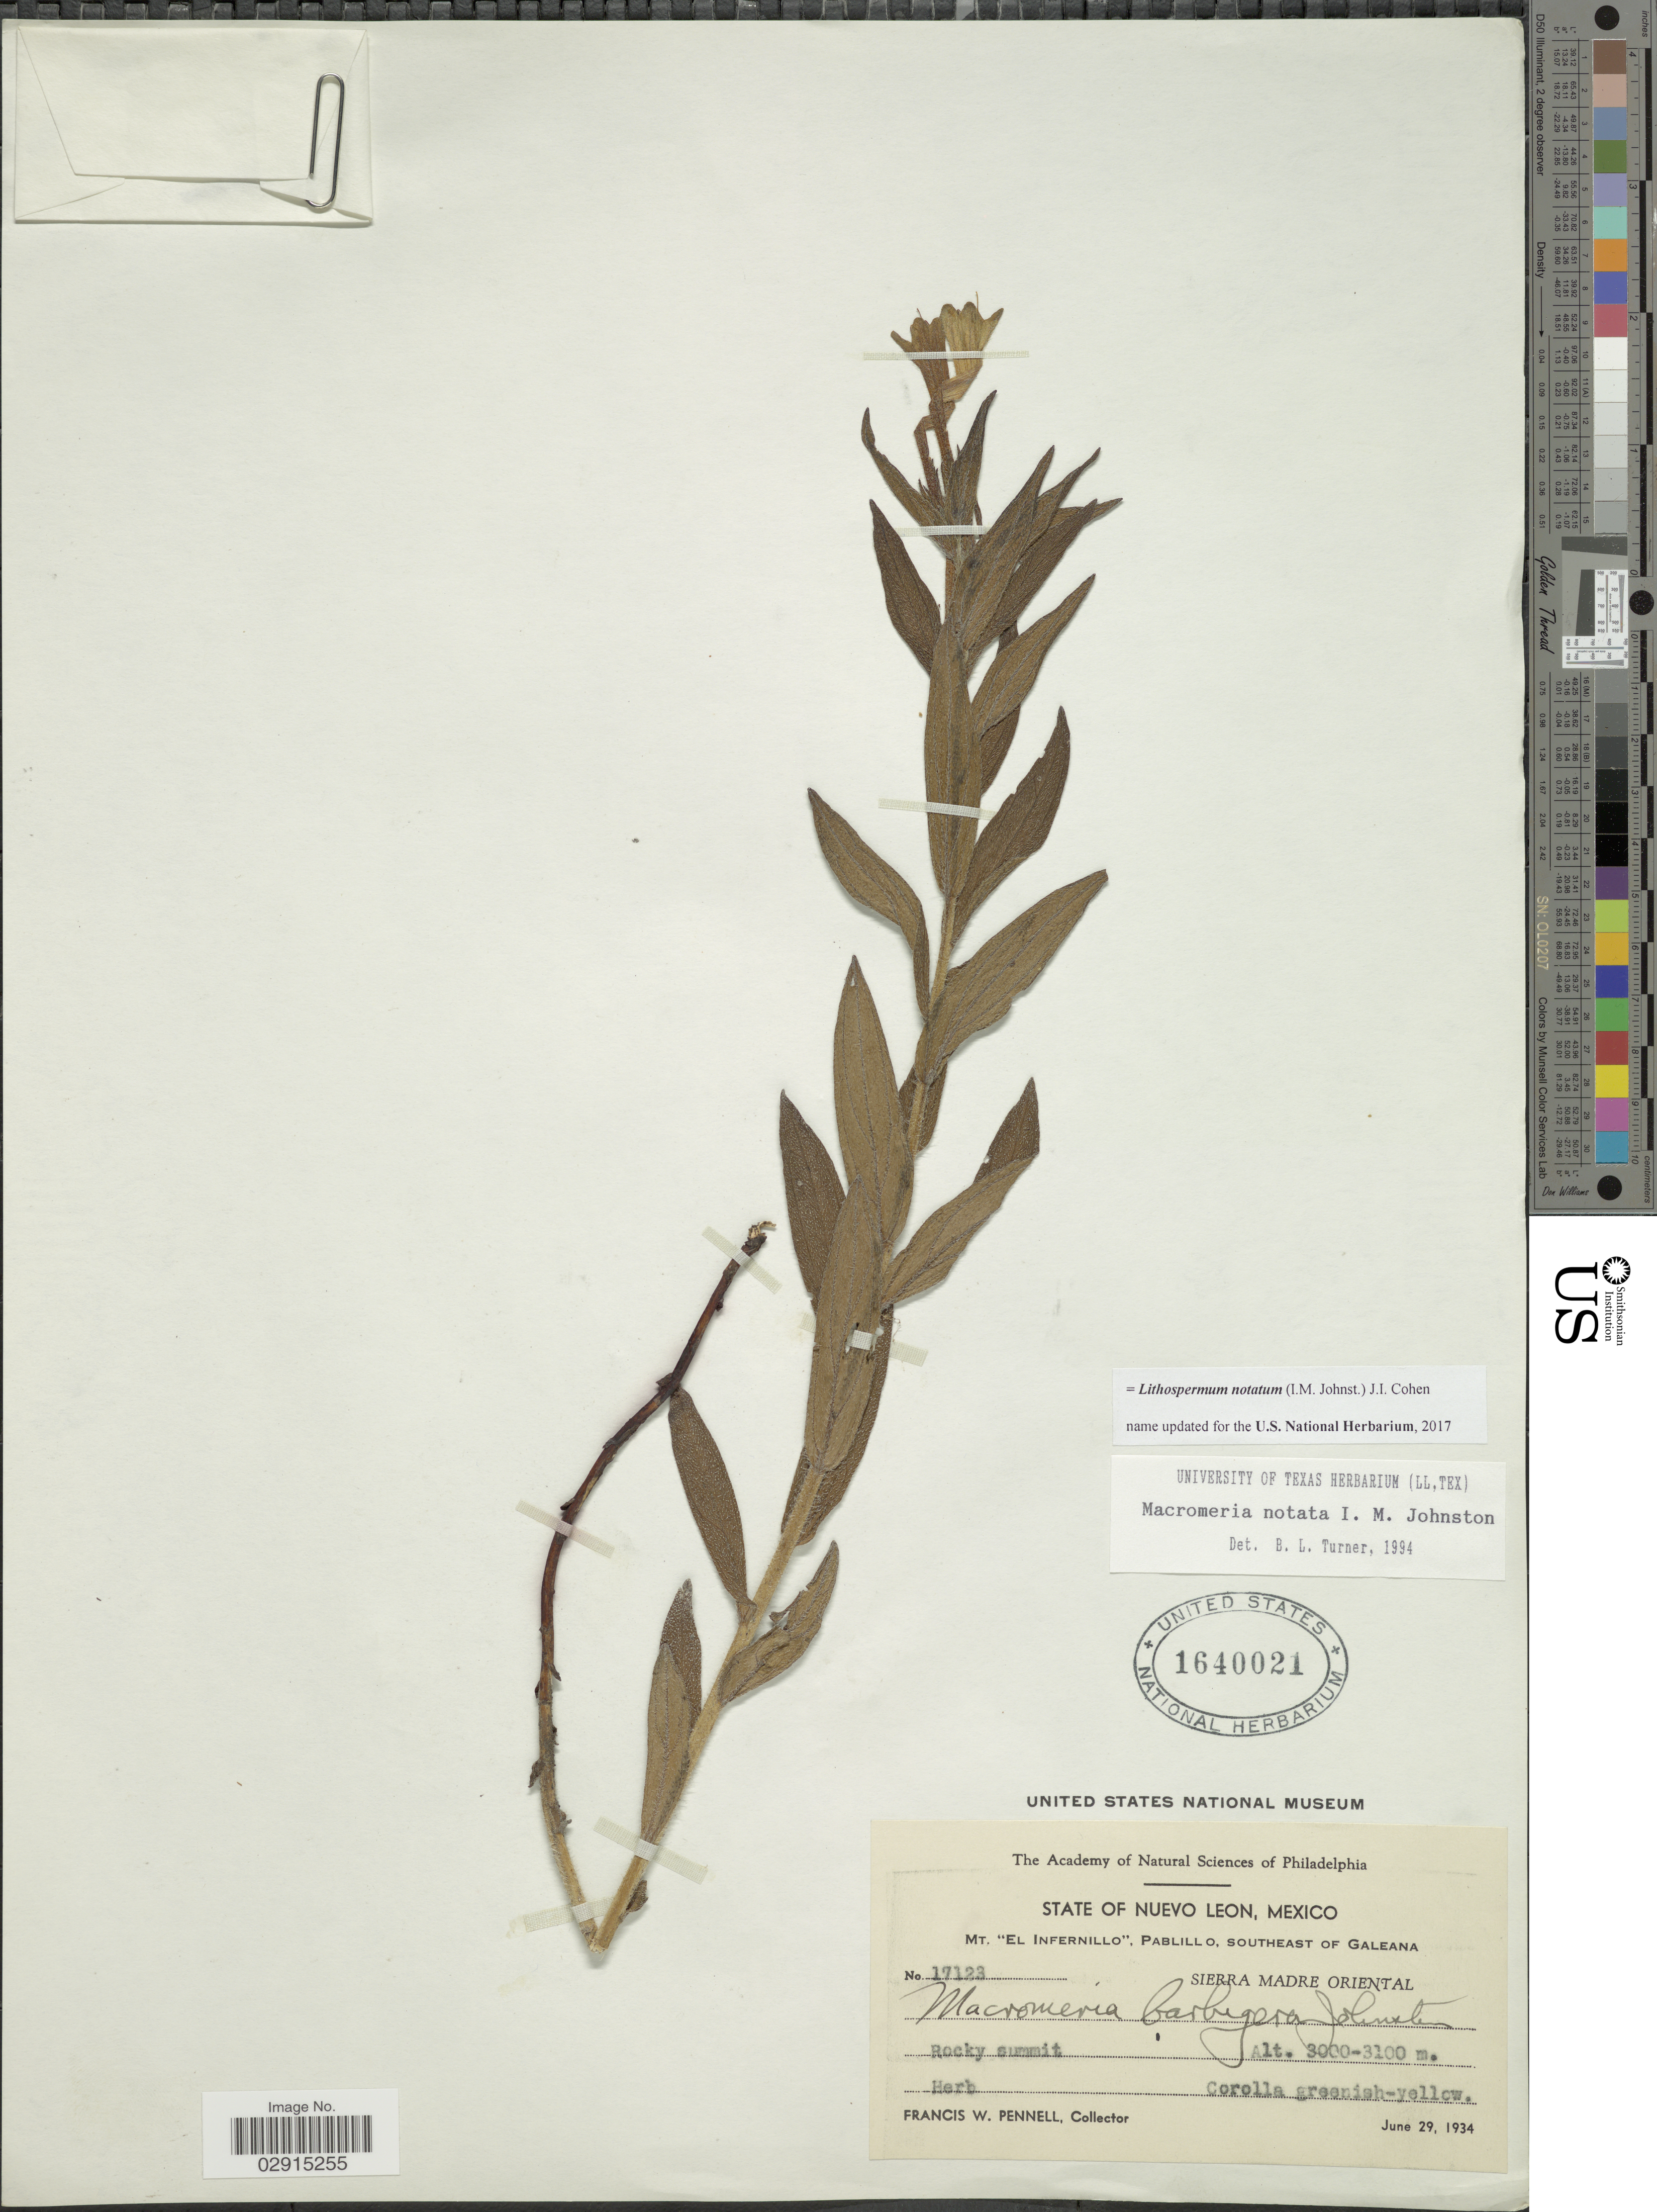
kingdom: Plantae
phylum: Tracheophyta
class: Magnoliopsida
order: Boraginales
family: Boraginaceae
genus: Lithospermum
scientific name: Lithospermum notatum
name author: (I.M. Johnst.) Cohen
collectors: F. W. Pennell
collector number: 17123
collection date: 1934-06-29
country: Mexico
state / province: Nuevo León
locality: Mt. "El Infernillo", Pablillo, Southeast of Galeana. Sierra Madre Oriental. State of Nuevo Leon, Mexico.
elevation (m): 3000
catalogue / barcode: US 1640021